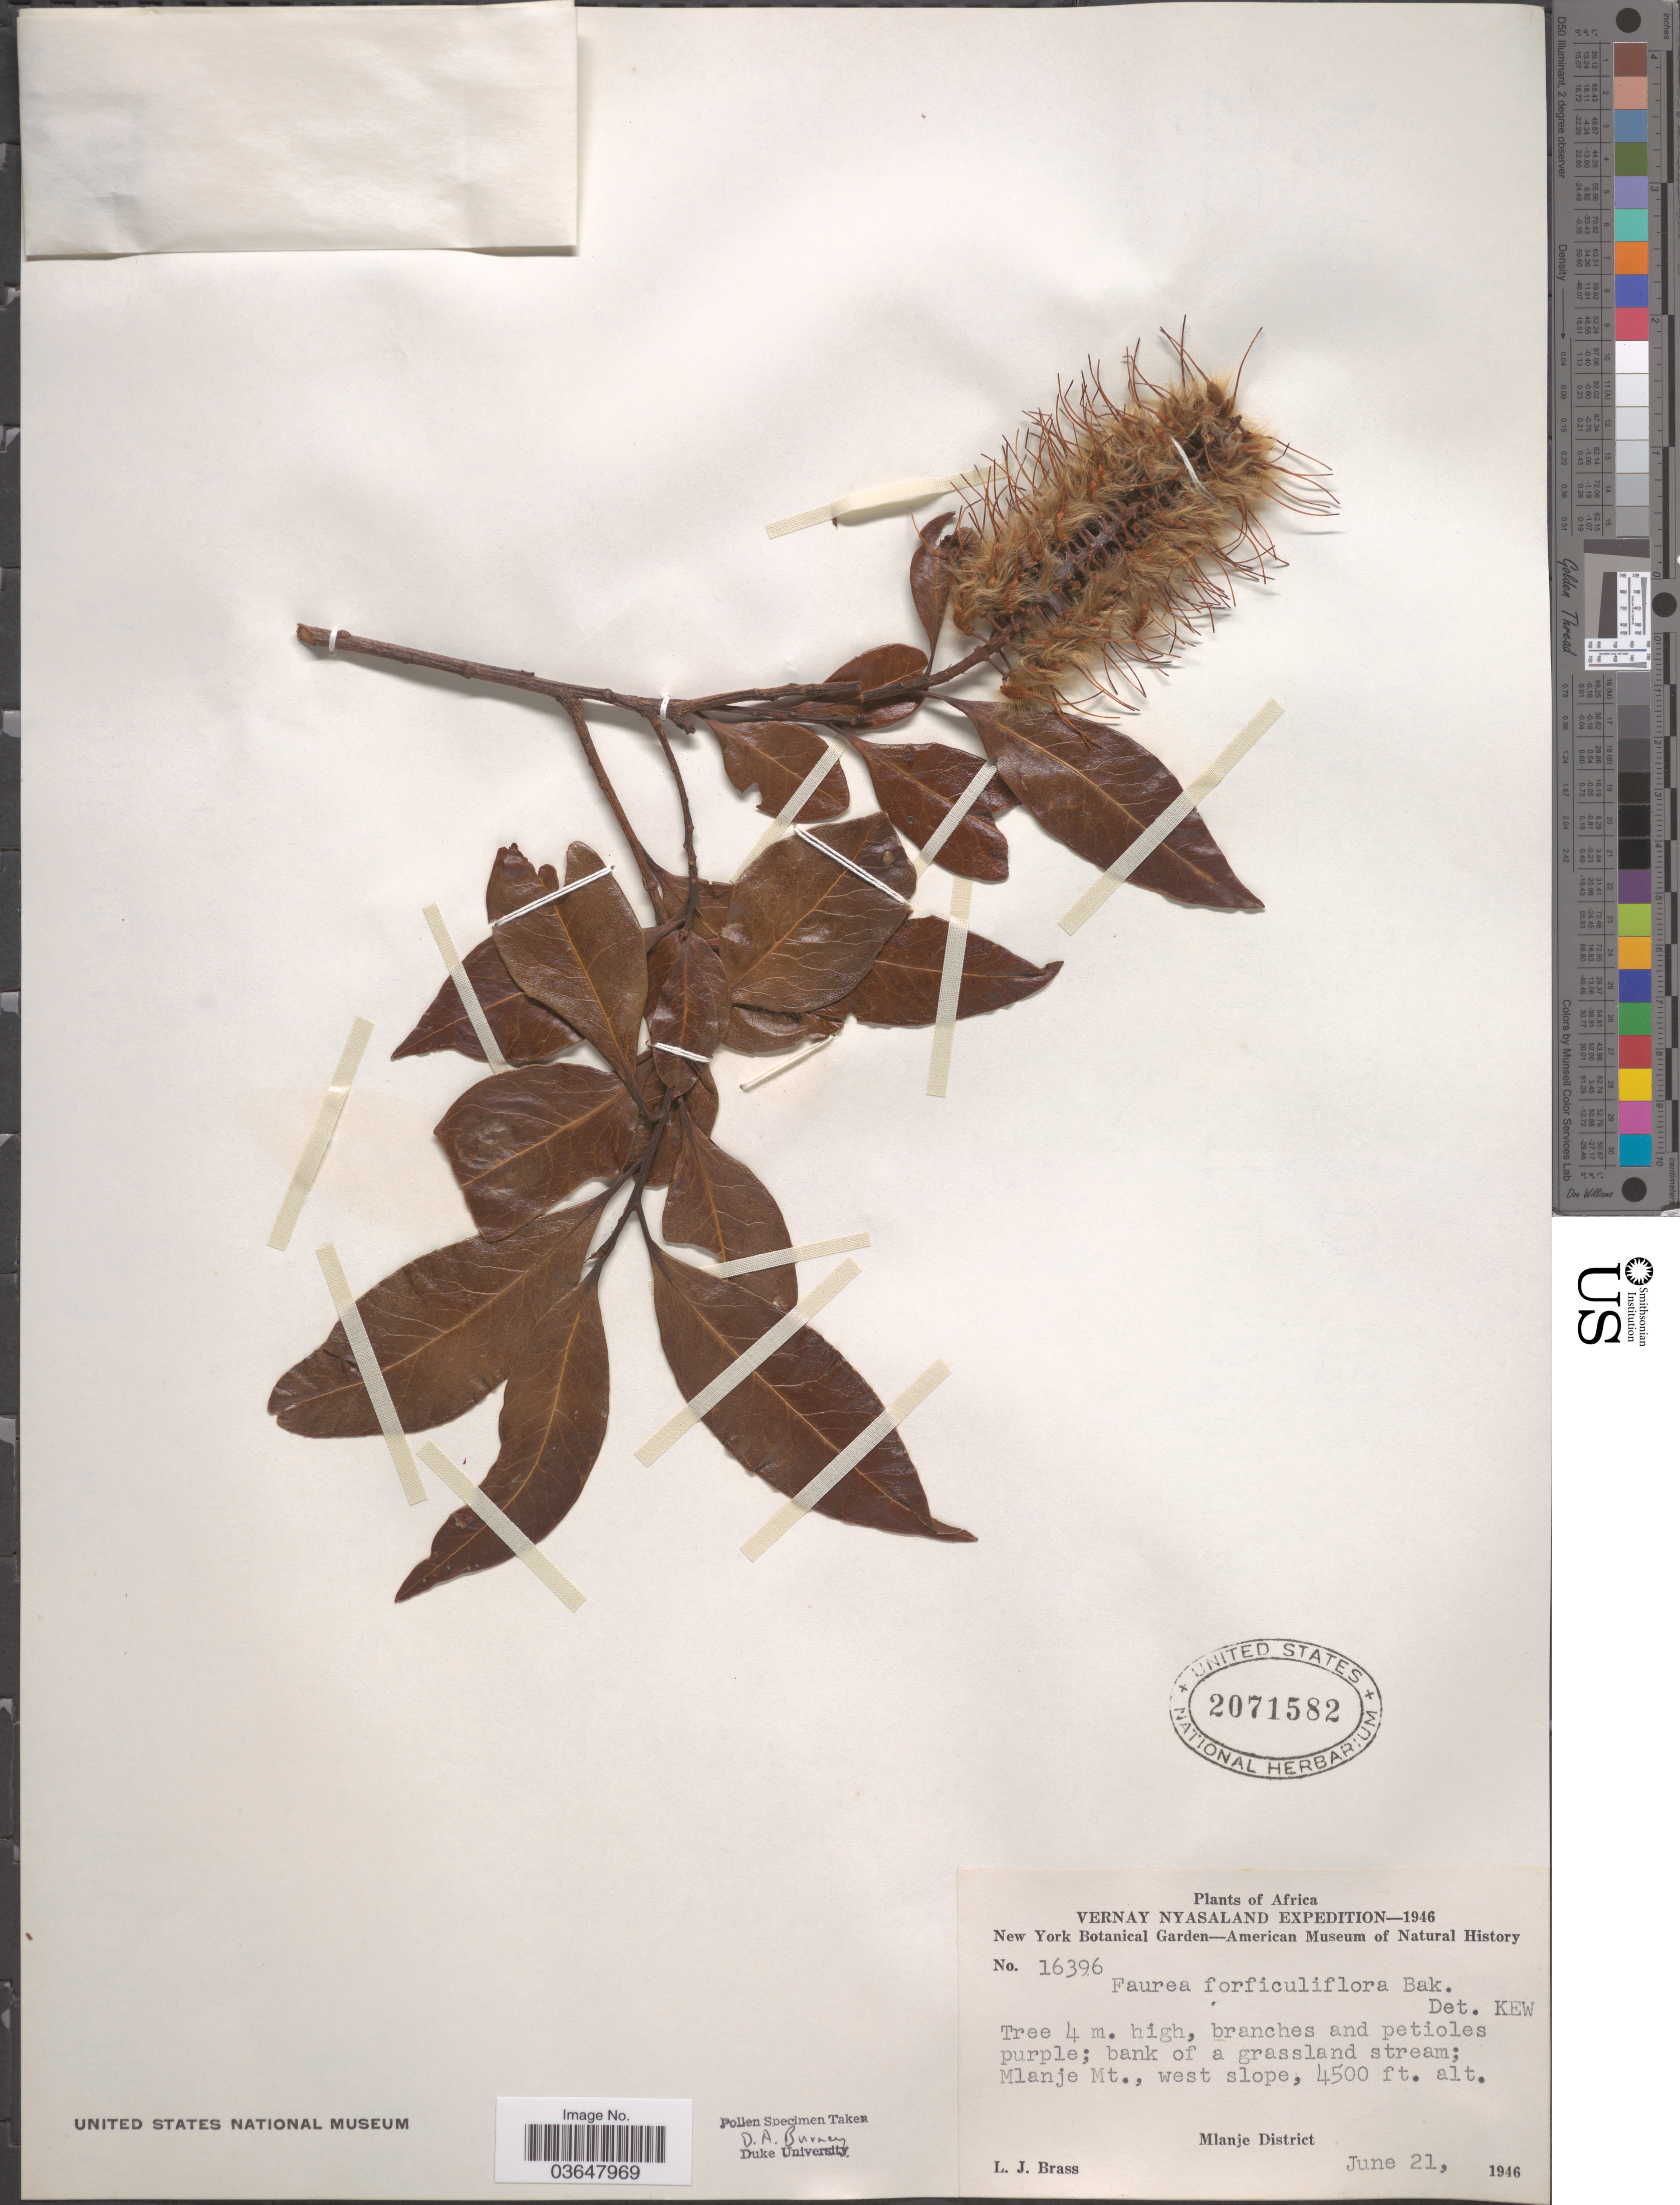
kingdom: Plantae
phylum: Tracheophyta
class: Magnoliopsida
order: Proteales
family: Proteaceae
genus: Faurea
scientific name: Faurea forficuliflora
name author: Baker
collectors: L. J. Brass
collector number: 16396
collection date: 1946-06-21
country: Malawi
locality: Vernay Nyasaland. Mlanje Mt., west slope. Mlanje District.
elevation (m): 1372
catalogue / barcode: US 2071582